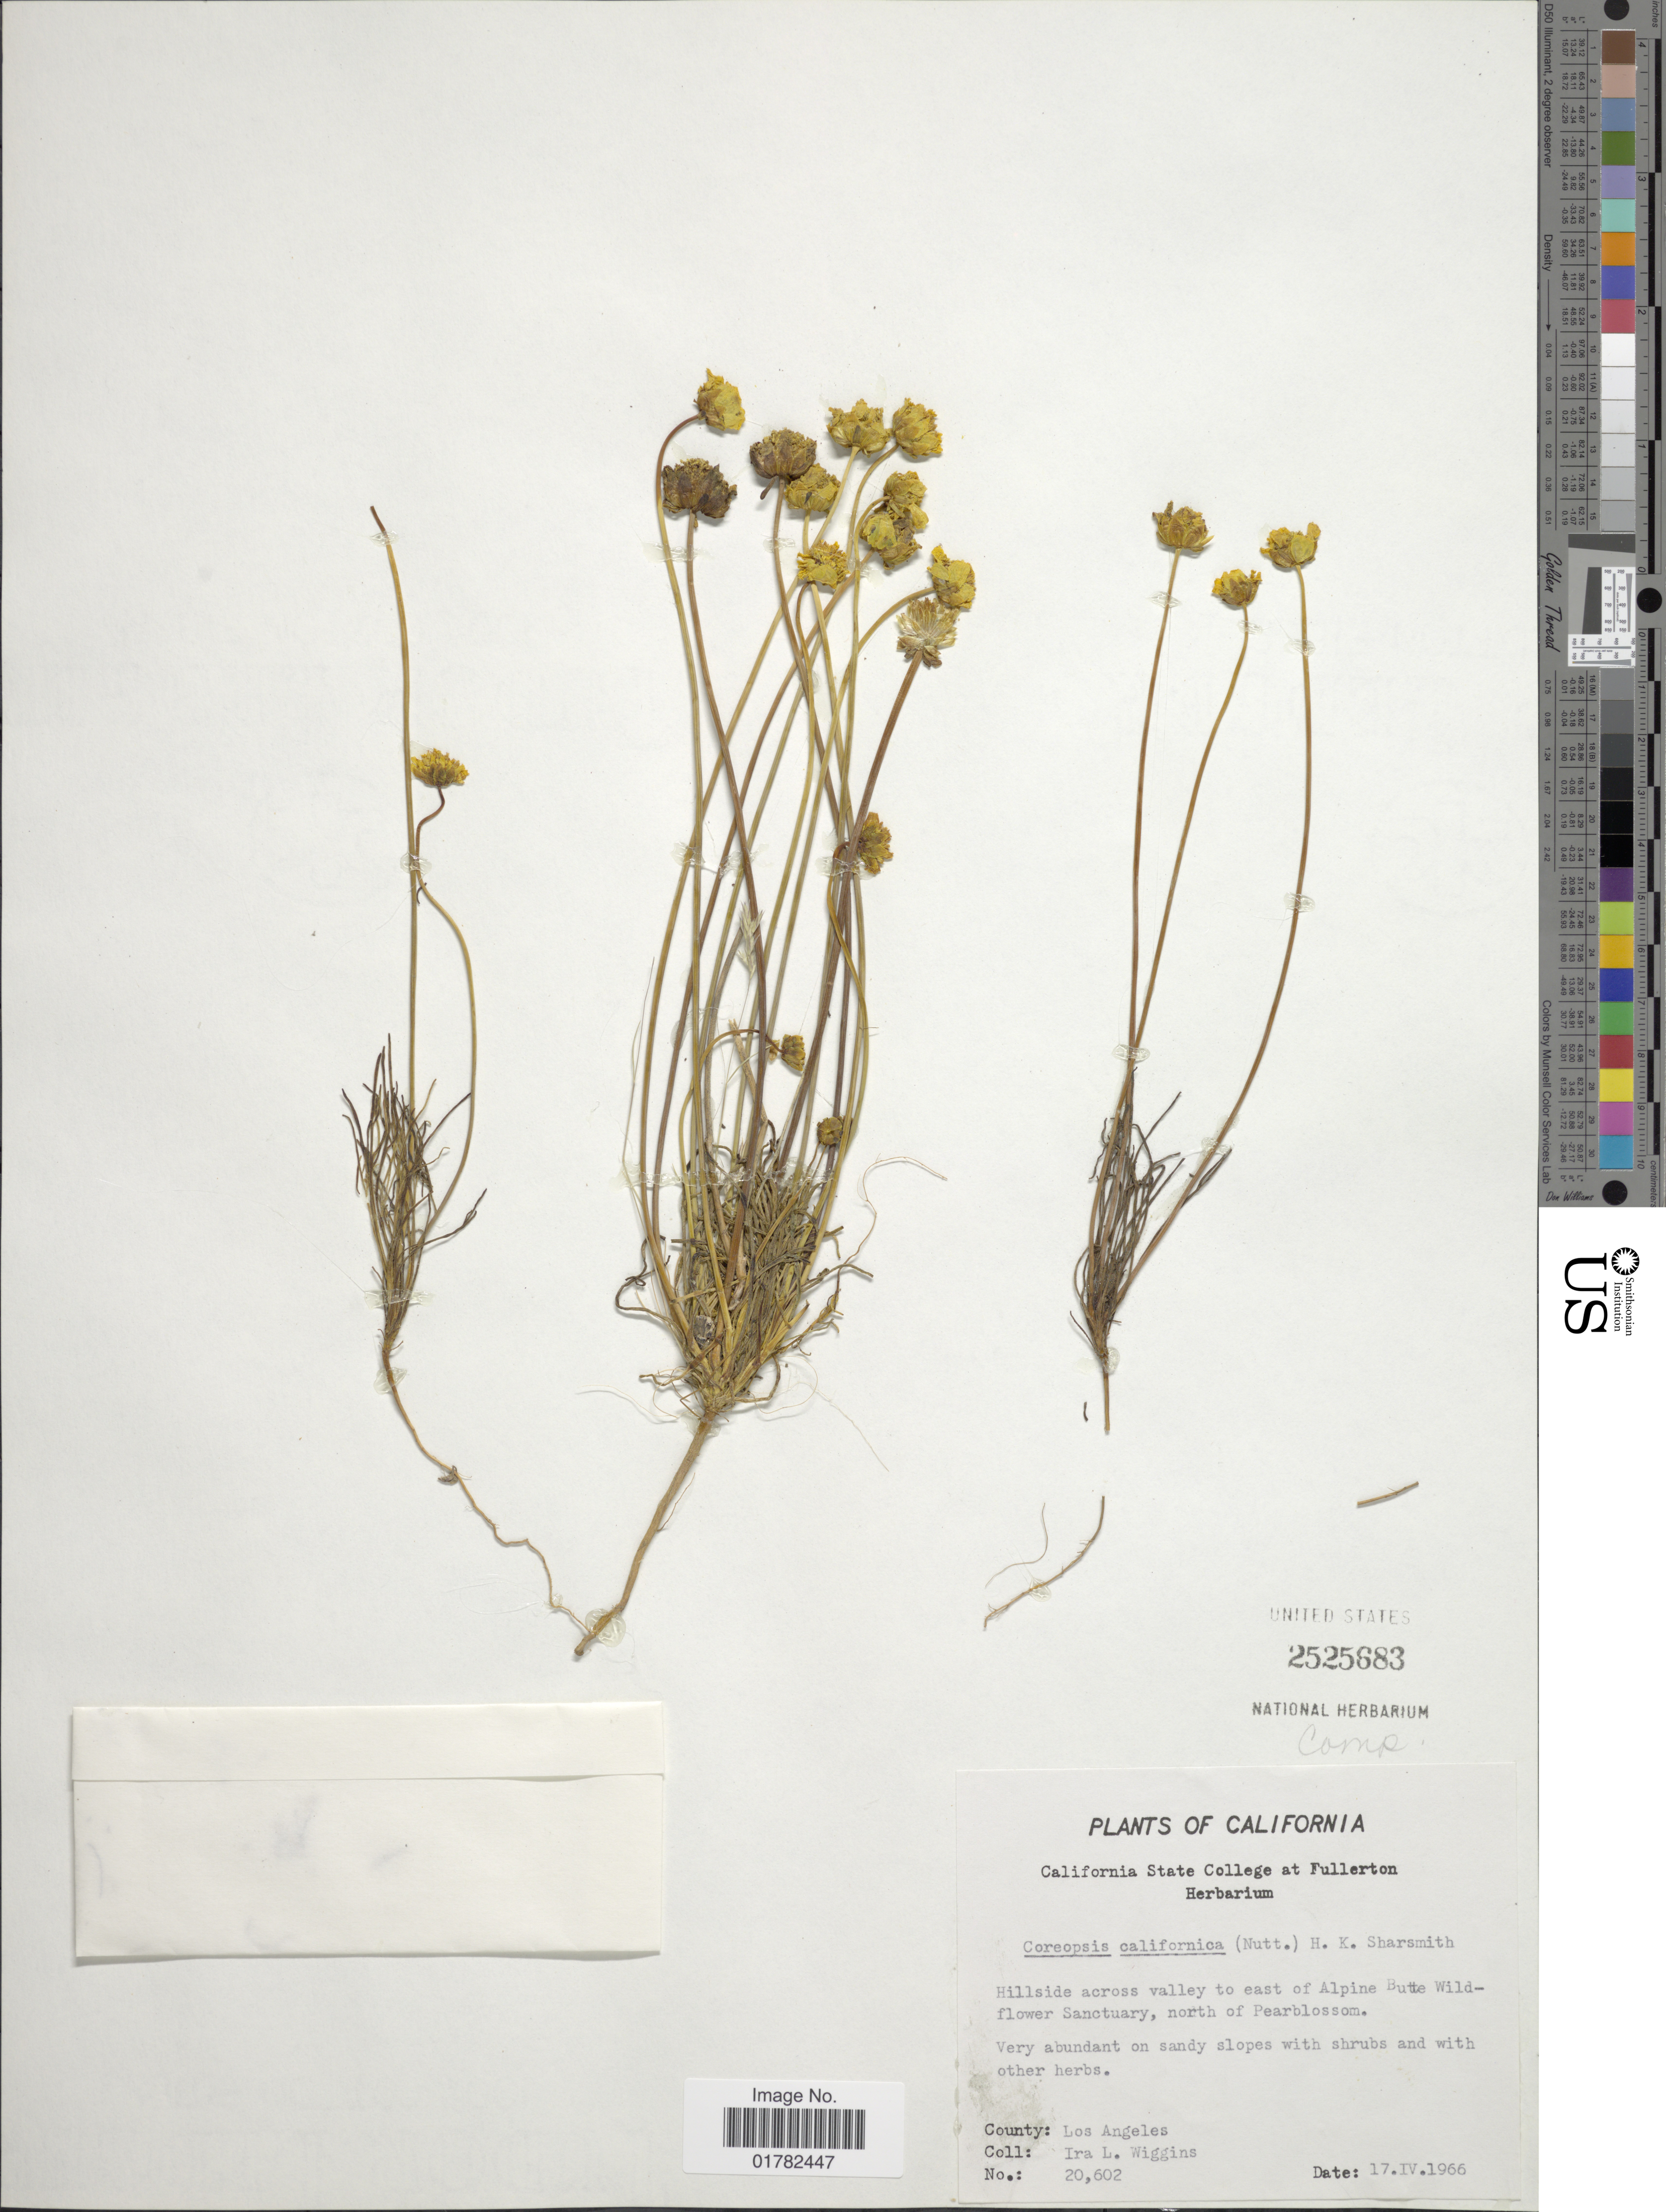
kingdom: Plantae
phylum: Tracheophyta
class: Magnoliopsida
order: Asterales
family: Asteraceae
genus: Coreopsis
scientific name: Coreopsis californica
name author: (Nutt.) H. Sharsm.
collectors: I. L. Wiggins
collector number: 20602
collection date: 1966-04-17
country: United States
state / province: California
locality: Hillside across valley to east of Alpine Butte Wildflower Sanctuary, north of Pearlblossom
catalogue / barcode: US 2525683